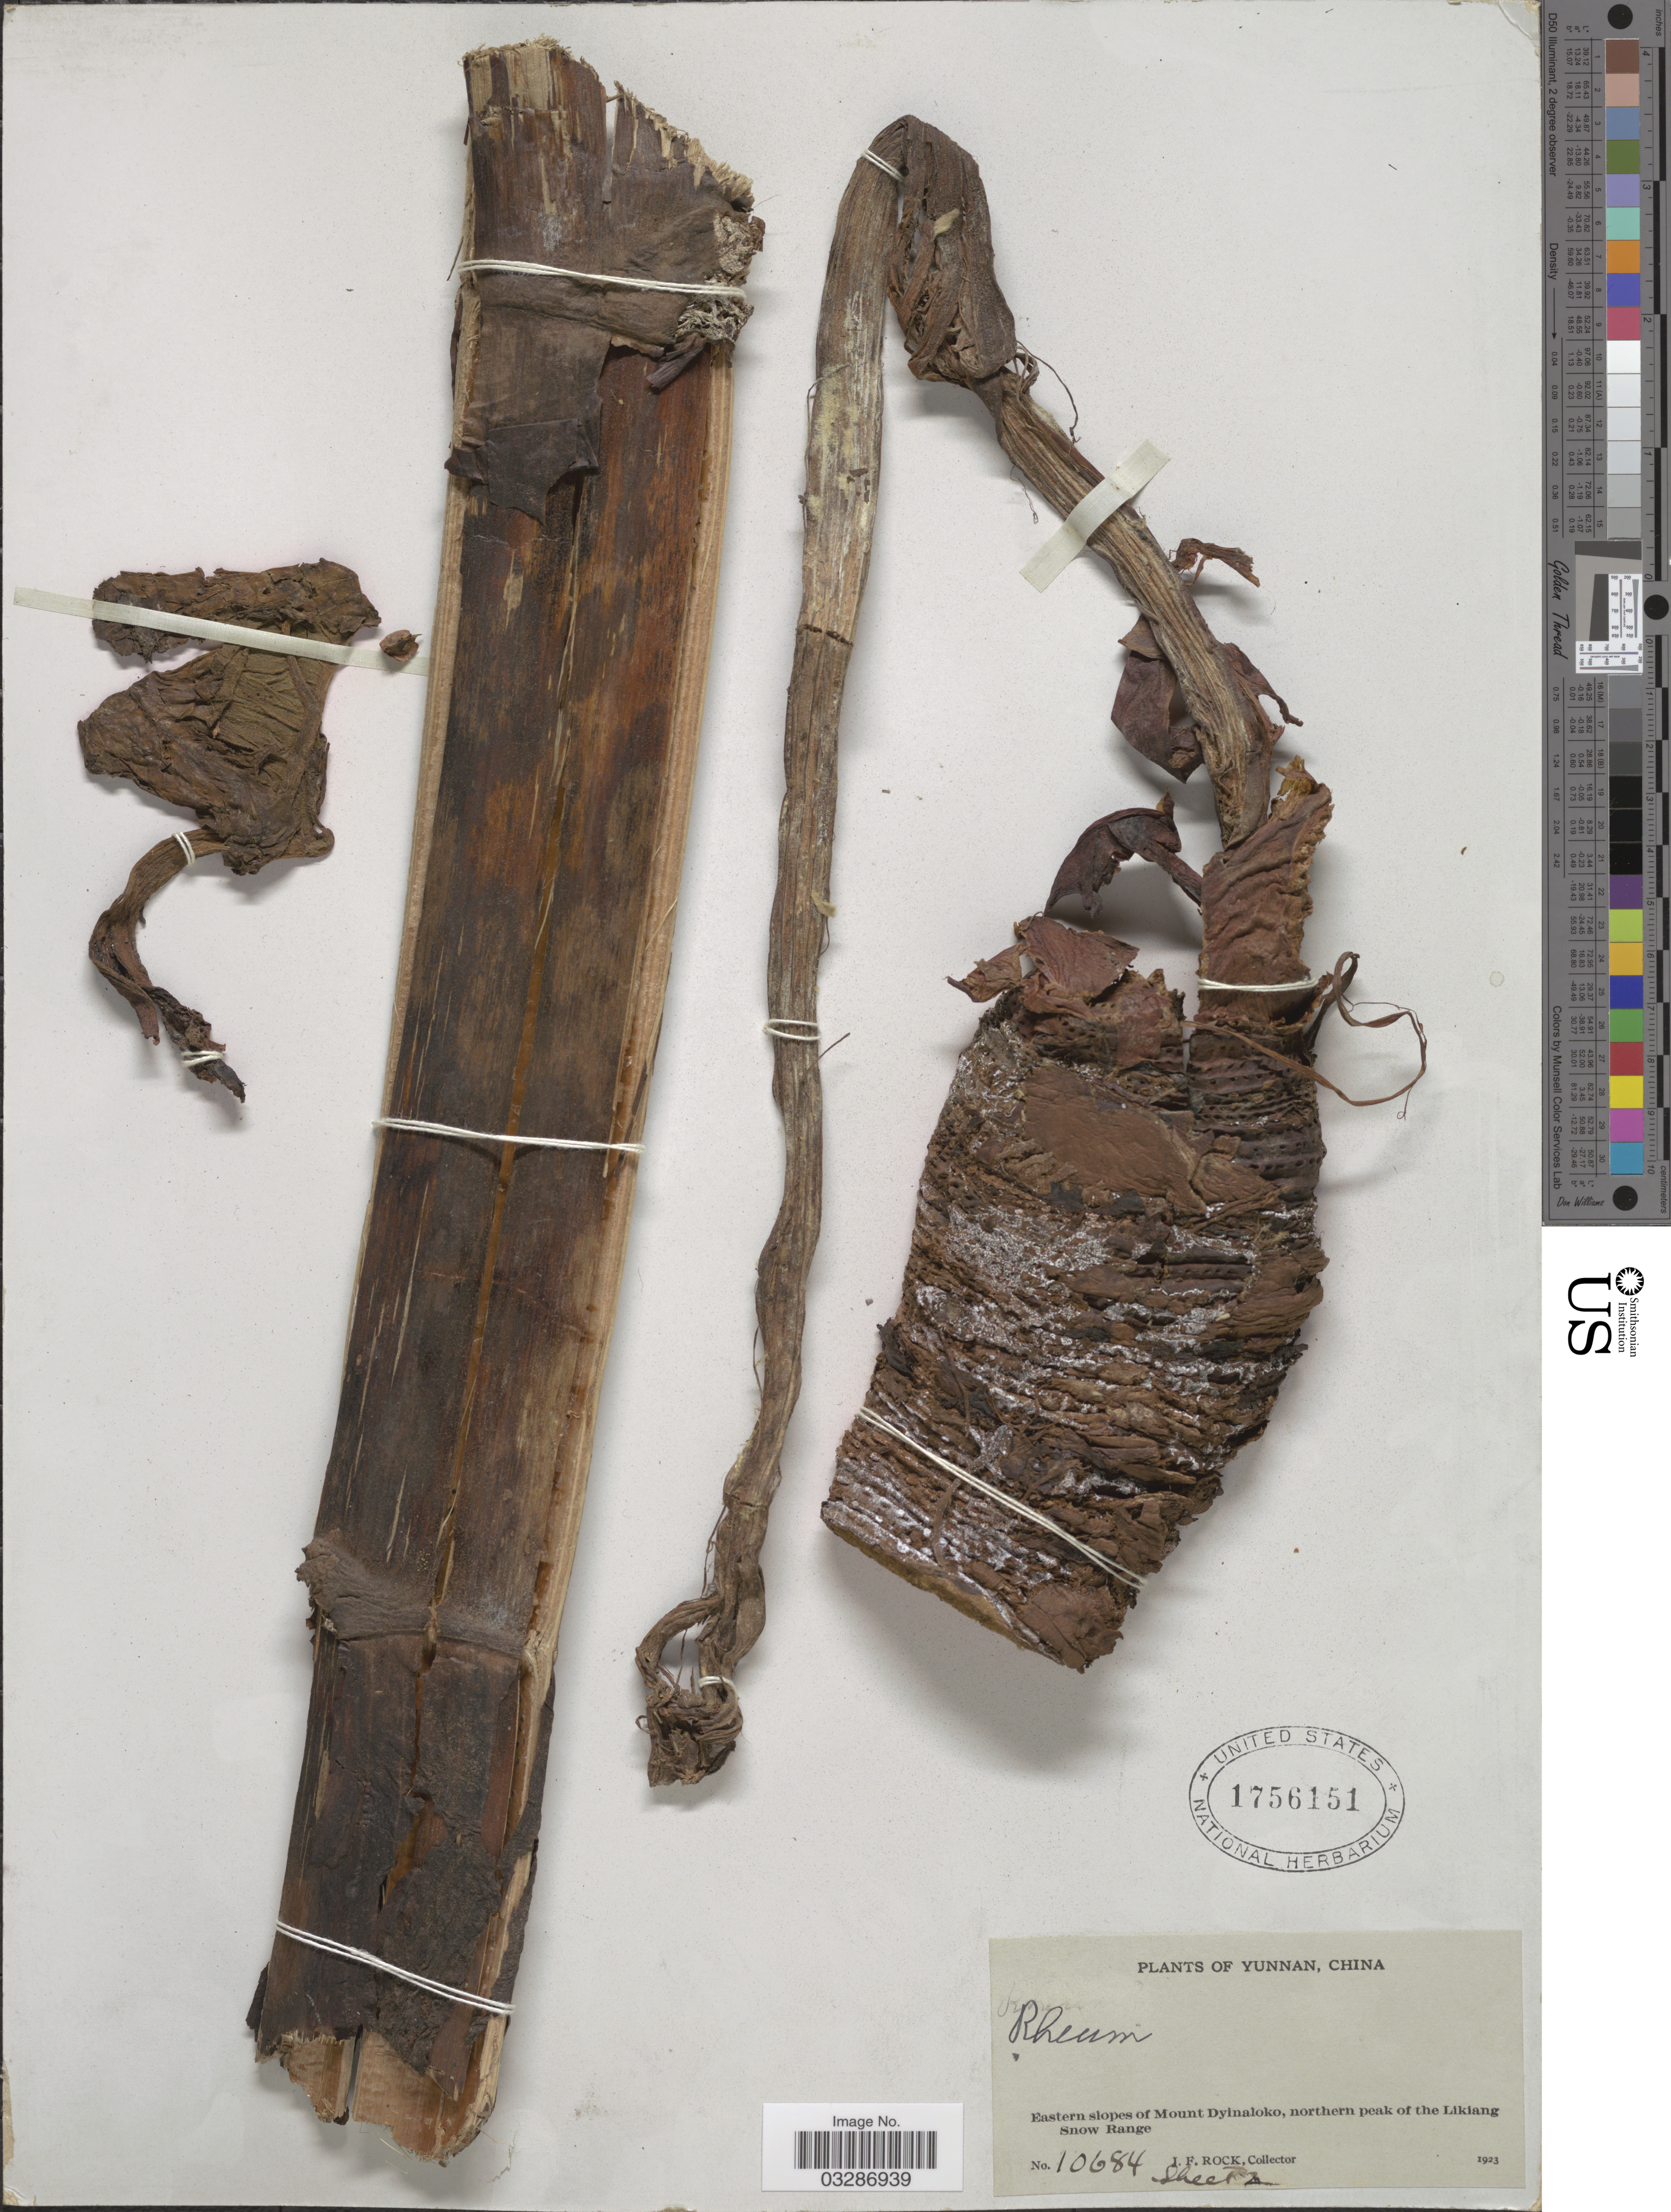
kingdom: Plantae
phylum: Tracheophyta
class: Magnoliopsida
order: Caryophyllales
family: Polygonaceae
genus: Rheum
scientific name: Rheum officinale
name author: Baill.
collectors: J. Rock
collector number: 10684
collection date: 1923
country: China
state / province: Yunnan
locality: Eastern slopes of Mount Dyinaloko, northern peak of the Likiang Snow Range.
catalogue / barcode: US 1756151